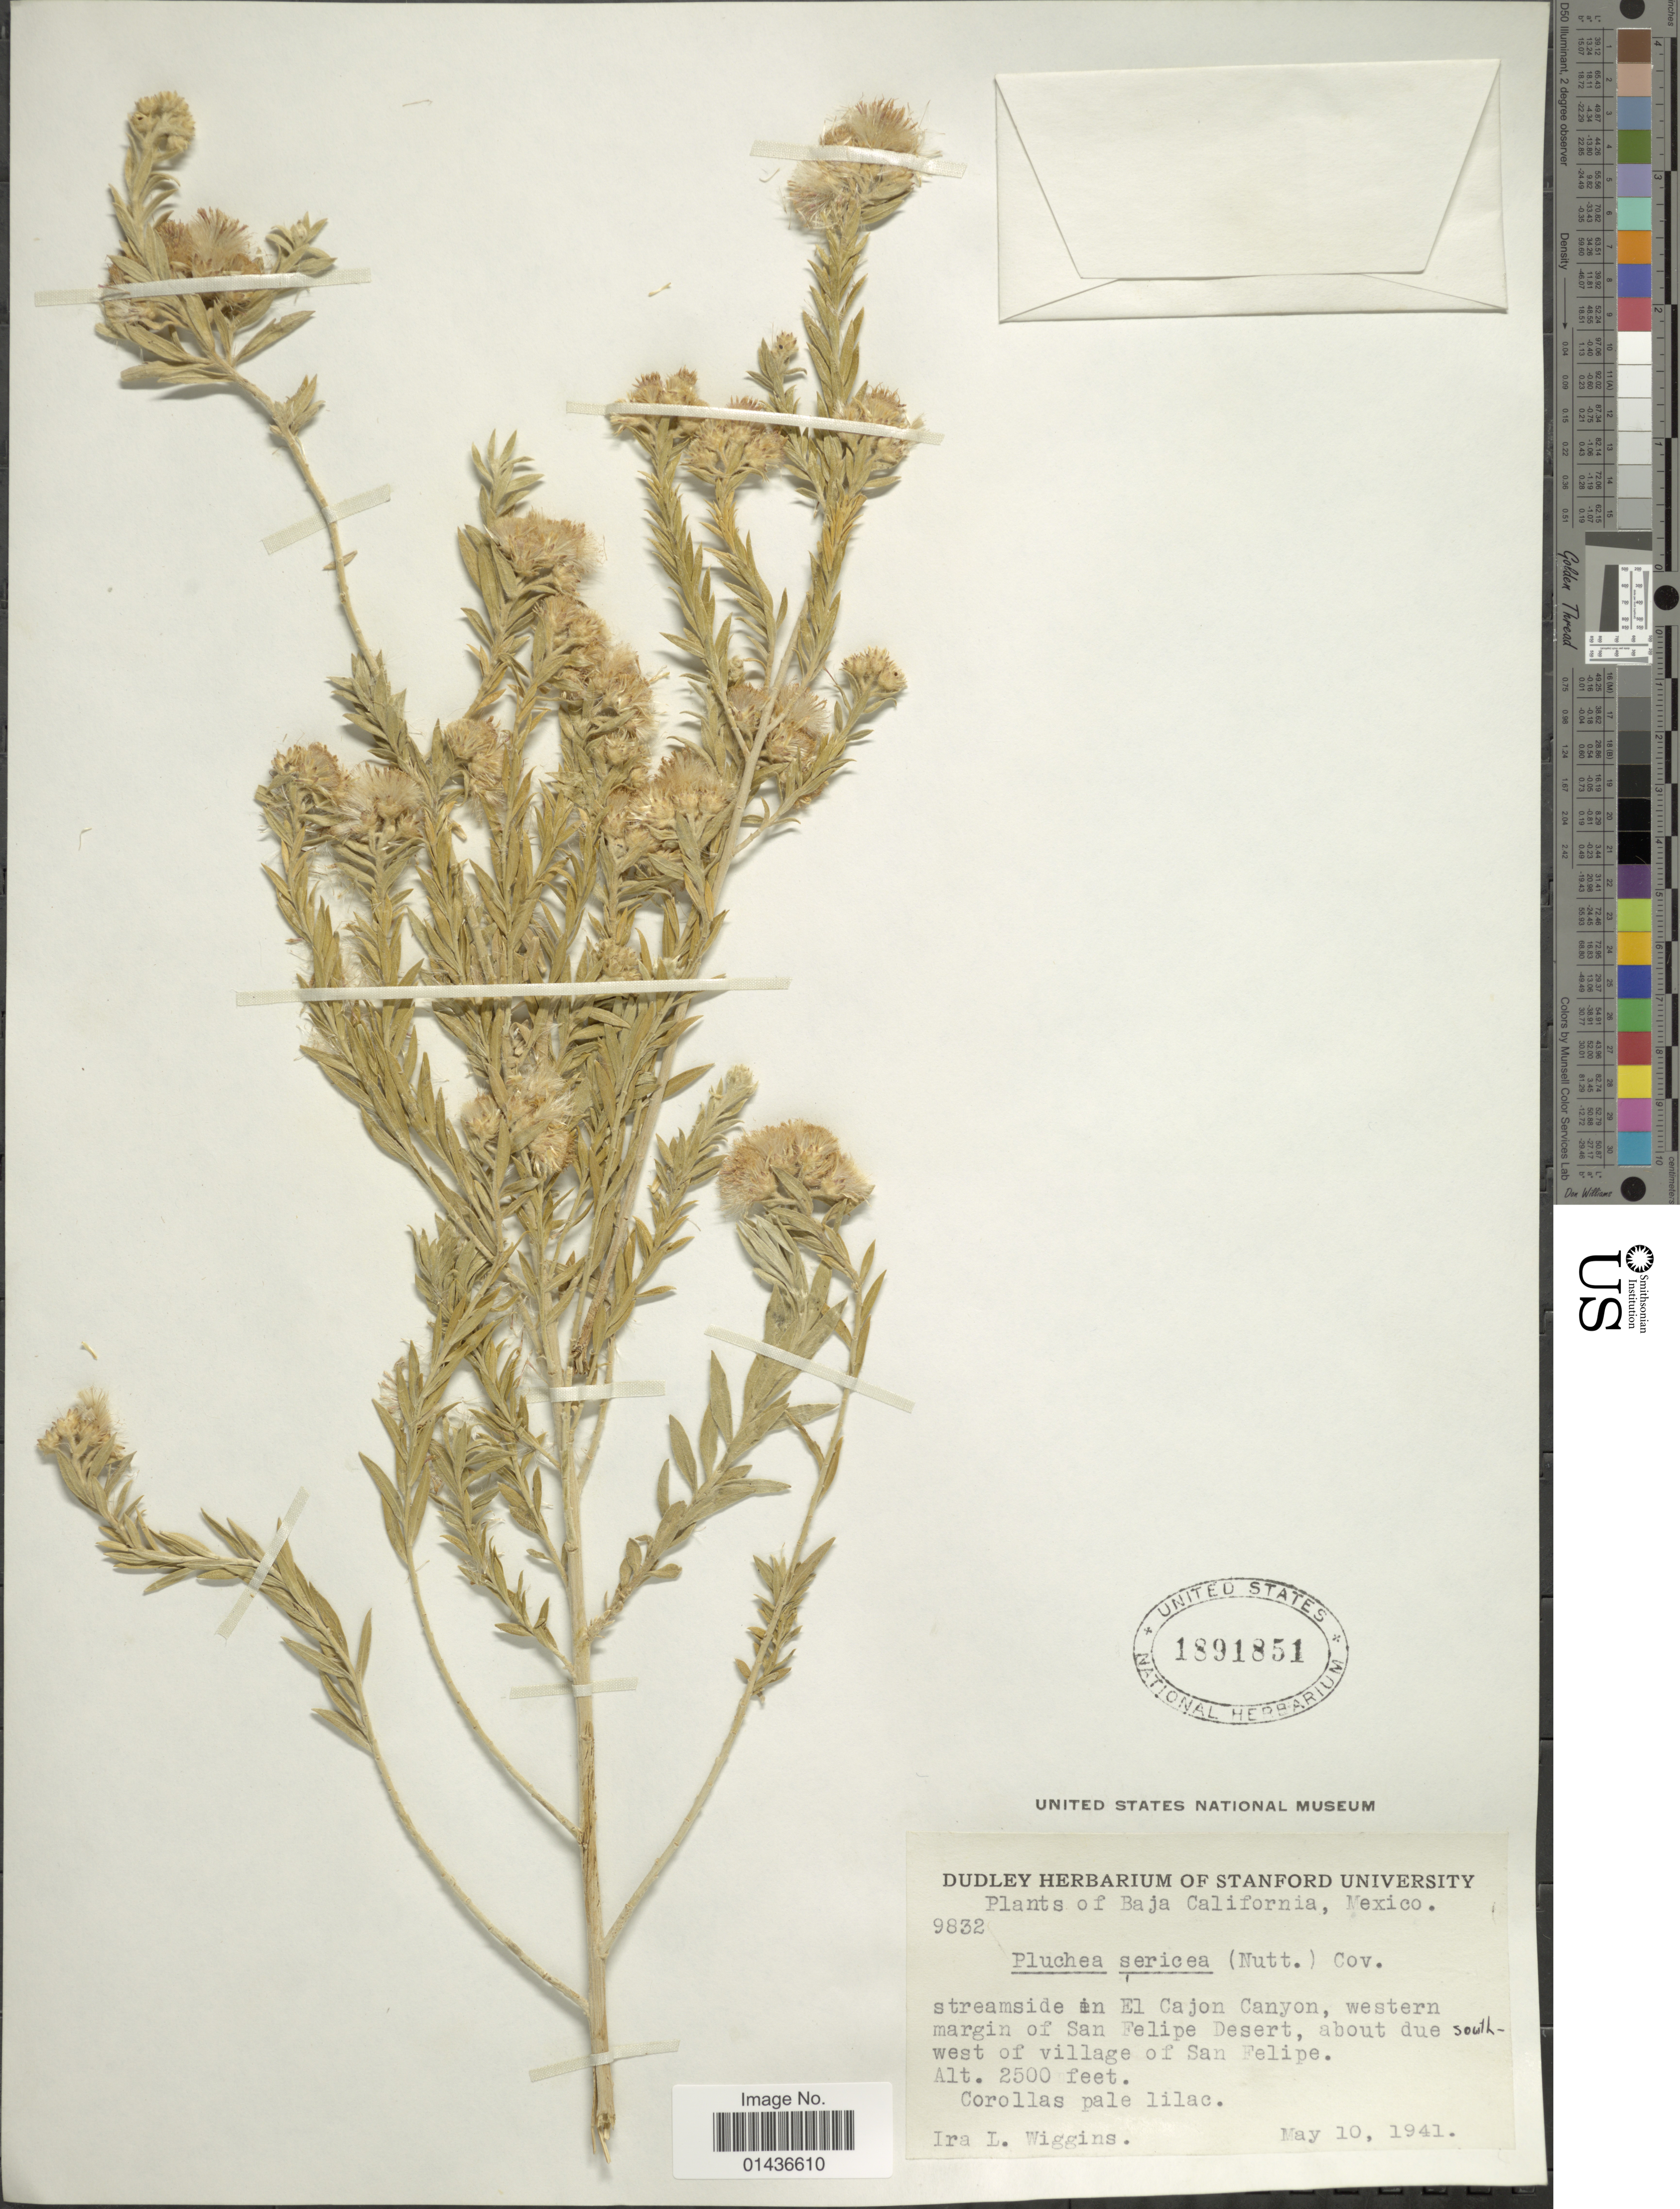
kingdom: Plantae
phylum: Tracheophyta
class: Magnoliopsida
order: Asterales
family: Asteraceae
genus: Pluchea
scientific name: Pluchea sericea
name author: (Nutt.) Coville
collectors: I. L. Wiggins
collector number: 9832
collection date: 1941-05-10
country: Mexico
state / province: Baja California Sur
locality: En El Cajon Canyon, western margin of San Felipe Desert, about due southwest of village of San Felipe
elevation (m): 762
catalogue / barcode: US 1891851